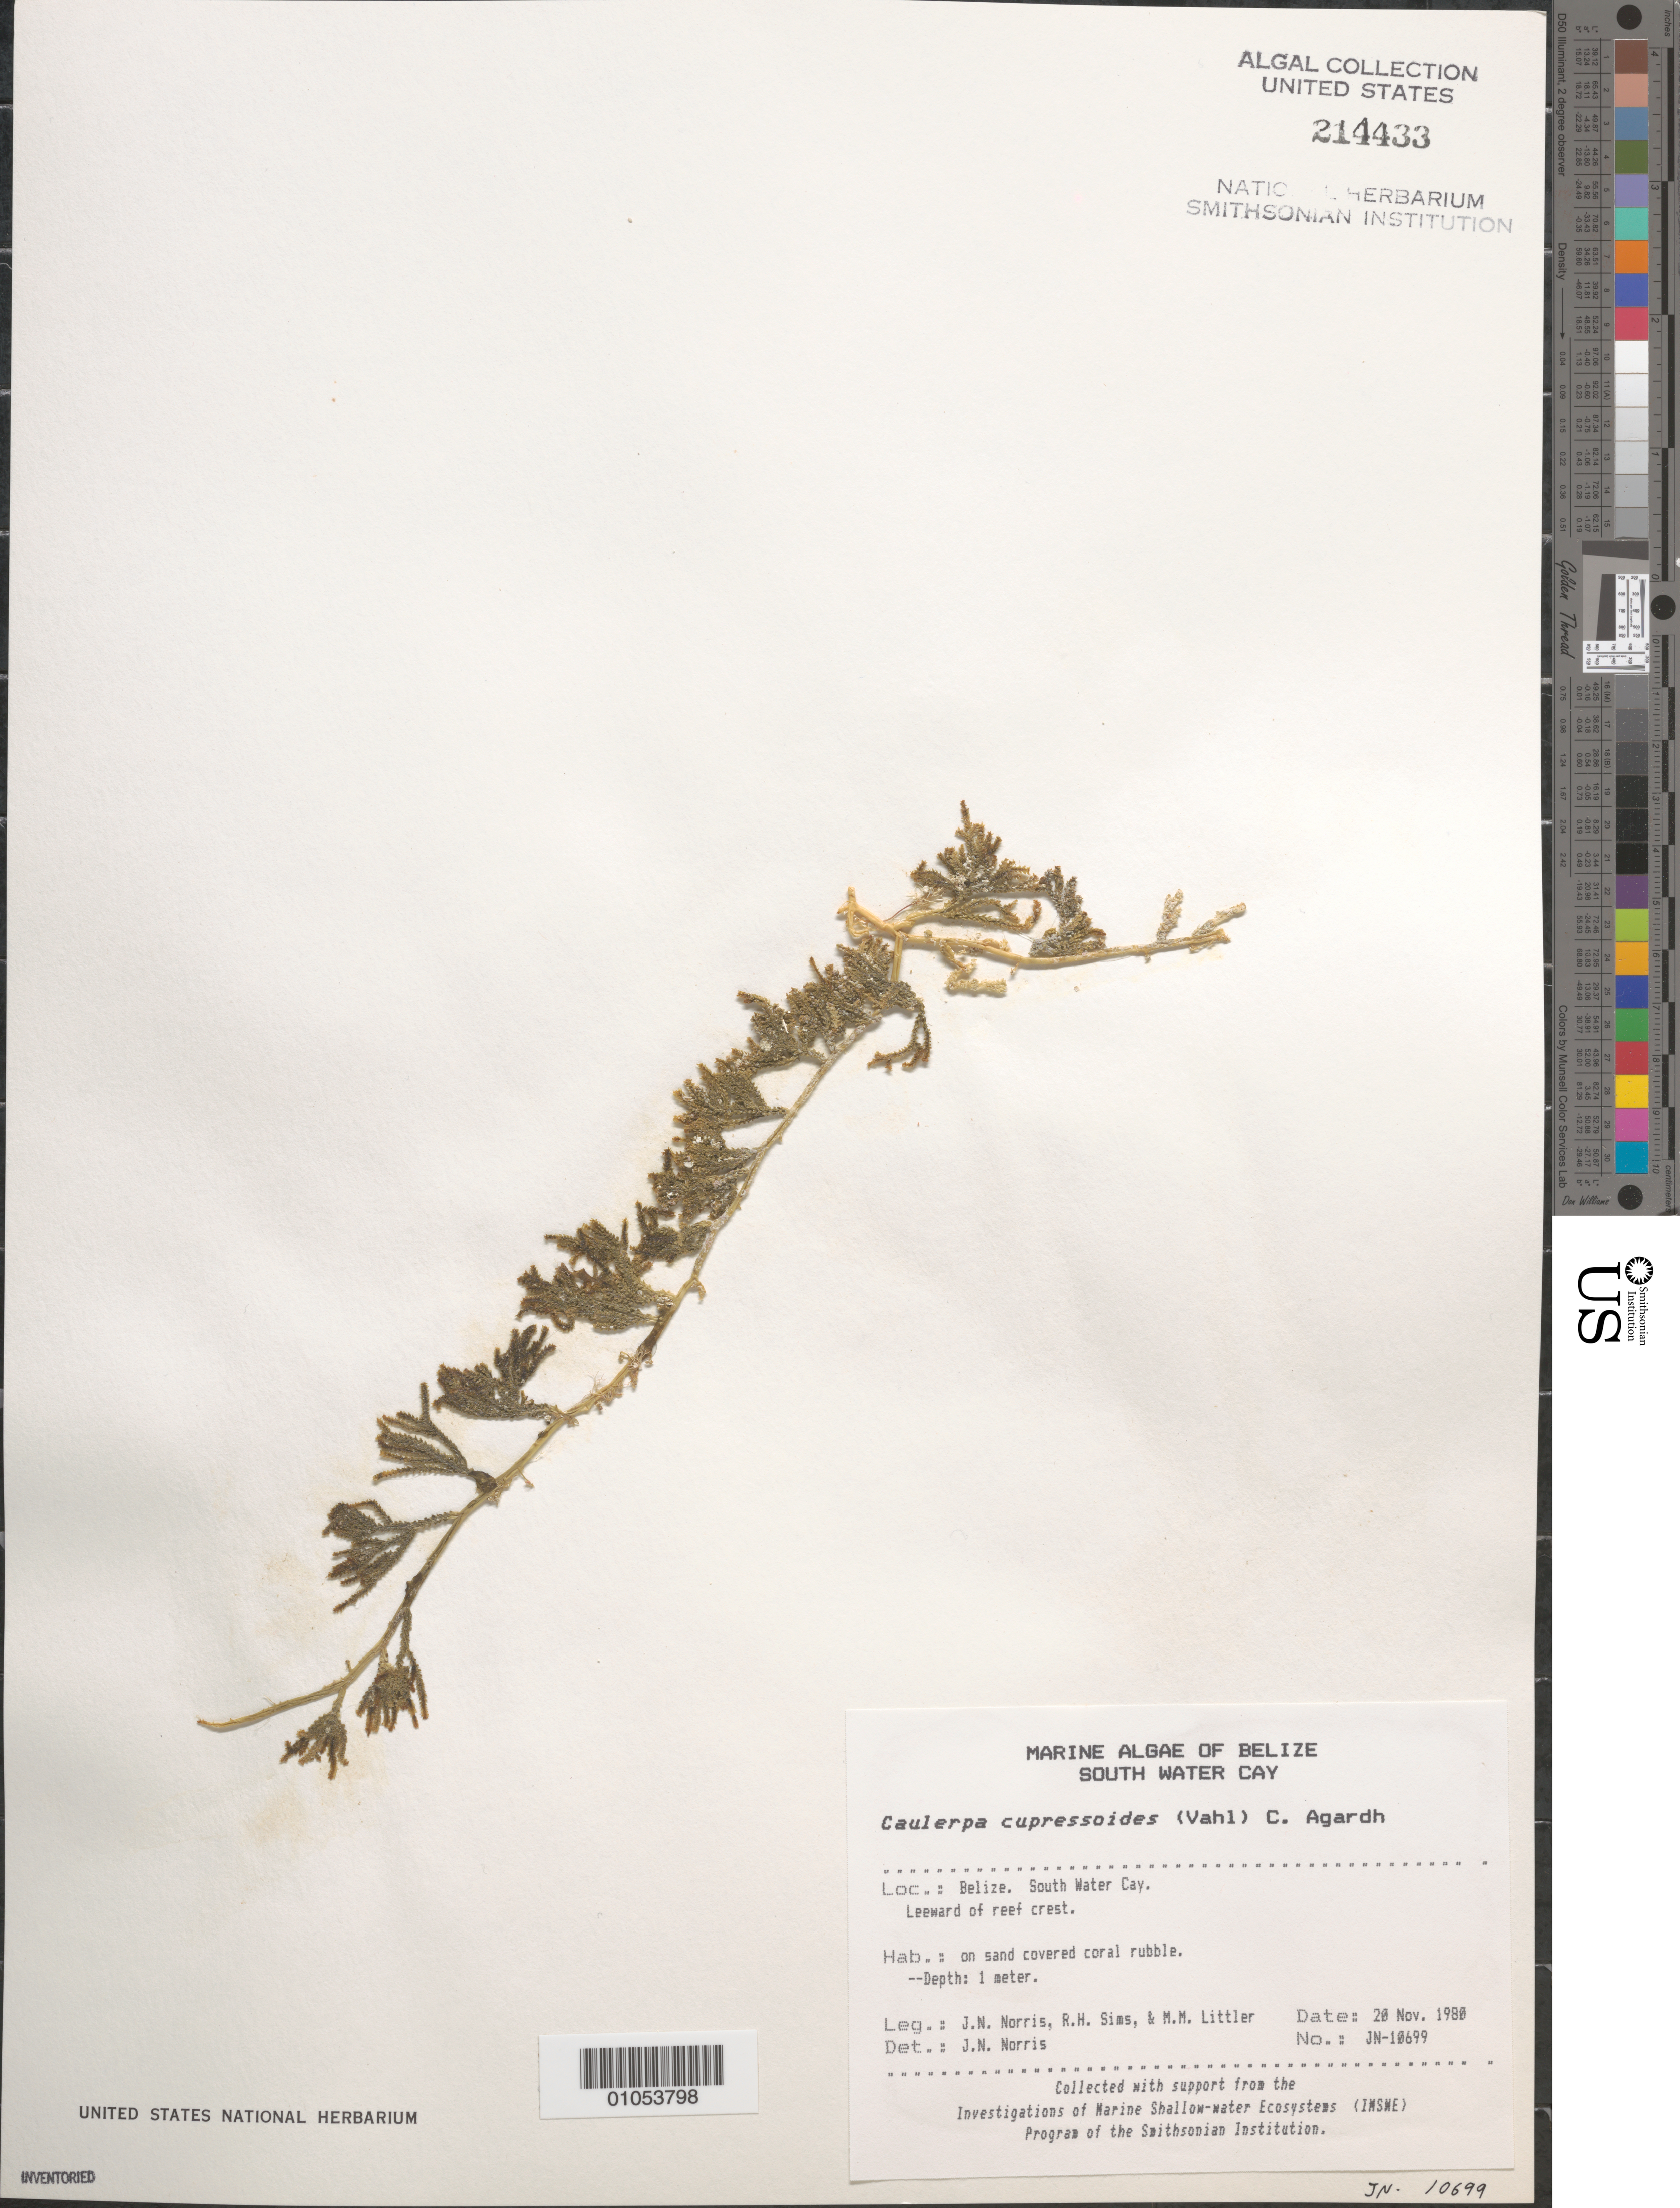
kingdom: Plantae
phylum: Chlorophyta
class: Ulvophyceae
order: Bryopsidales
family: Caulerpaceae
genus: Caulerpa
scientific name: Caulerpa cupressoides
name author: (Vahl) C. Agardh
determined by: Norris, James N.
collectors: J. N. Norris, R. H. Sims & M. M. Littler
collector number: JN-10699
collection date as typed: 20 Nov 1980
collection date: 1980-11-20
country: Belize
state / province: Stann Creek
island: South Water Cay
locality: Leeward of reef crest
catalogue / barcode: US 214433